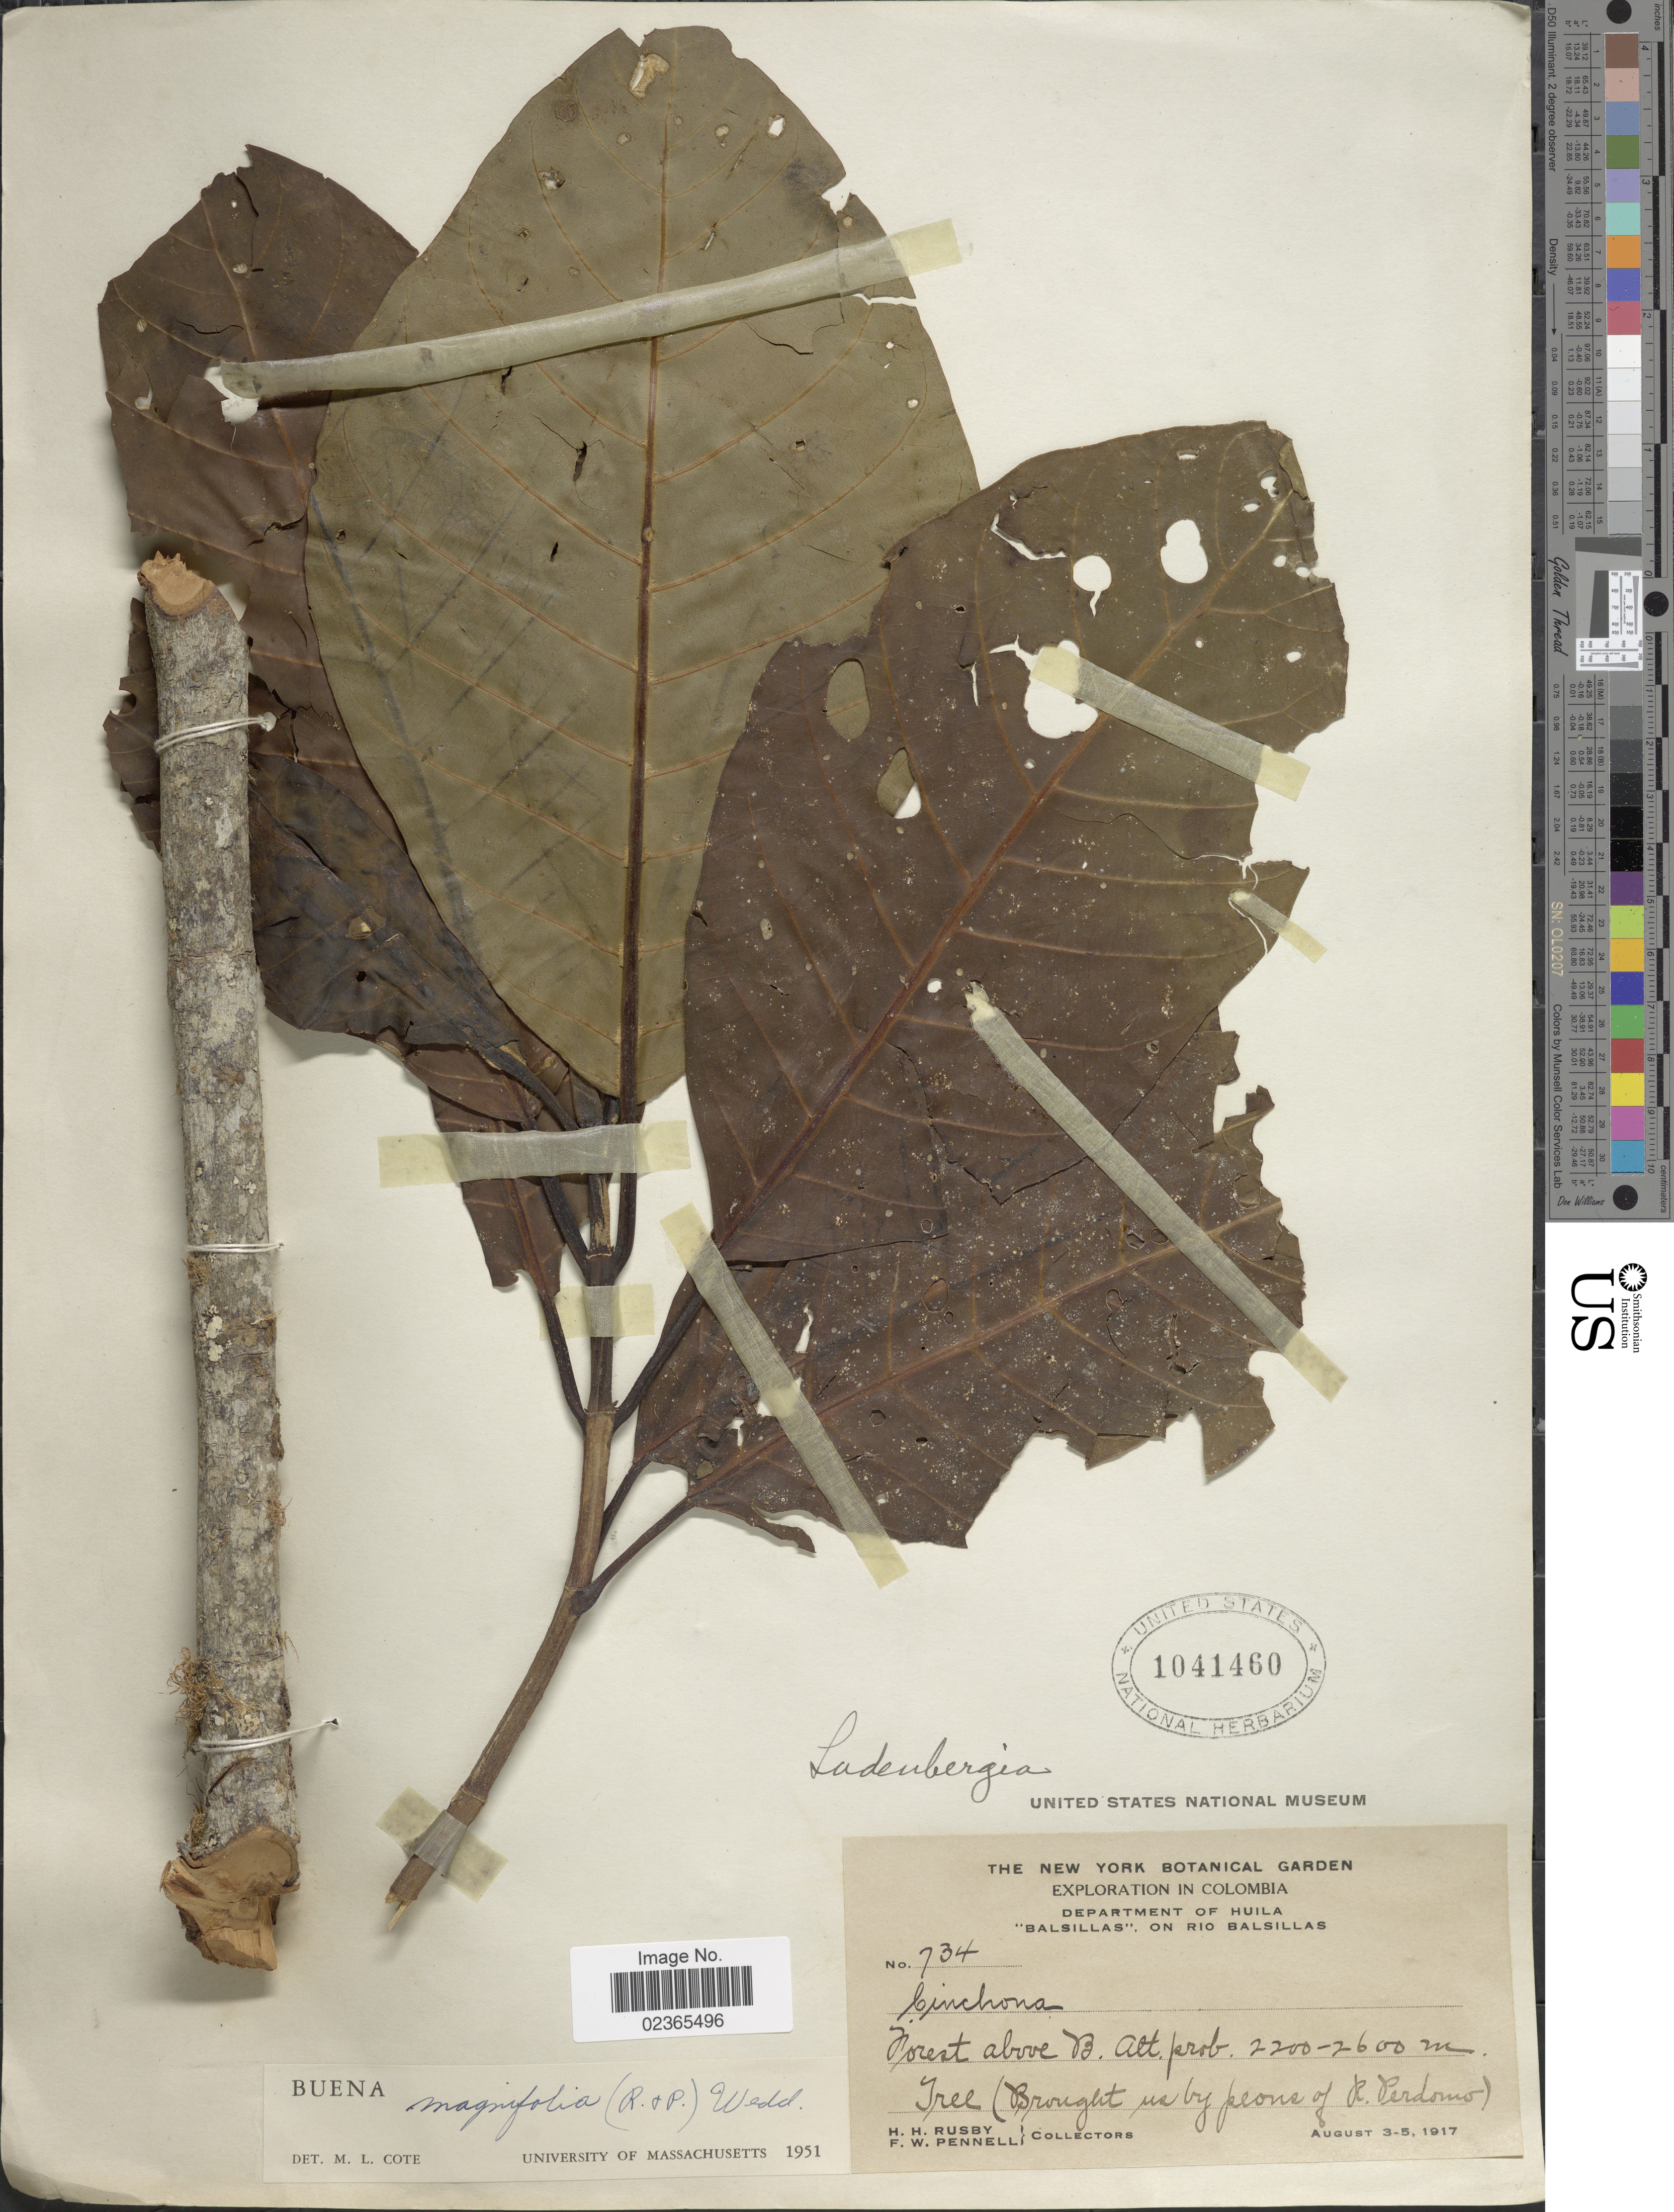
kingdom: Plantae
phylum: Tracheophyta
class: Magnoliopsida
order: Gentianales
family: Rubiaceae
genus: Ladenbergia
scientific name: Ladenbergia oblongifolia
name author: (Mutis) L. Andersson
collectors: H. H. Rusby & F. W. Pennell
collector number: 734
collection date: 1917-08-03/1917-08-05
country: Colombia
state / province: Huila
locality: Balsillas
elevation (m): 2200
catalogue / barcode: US 1041460